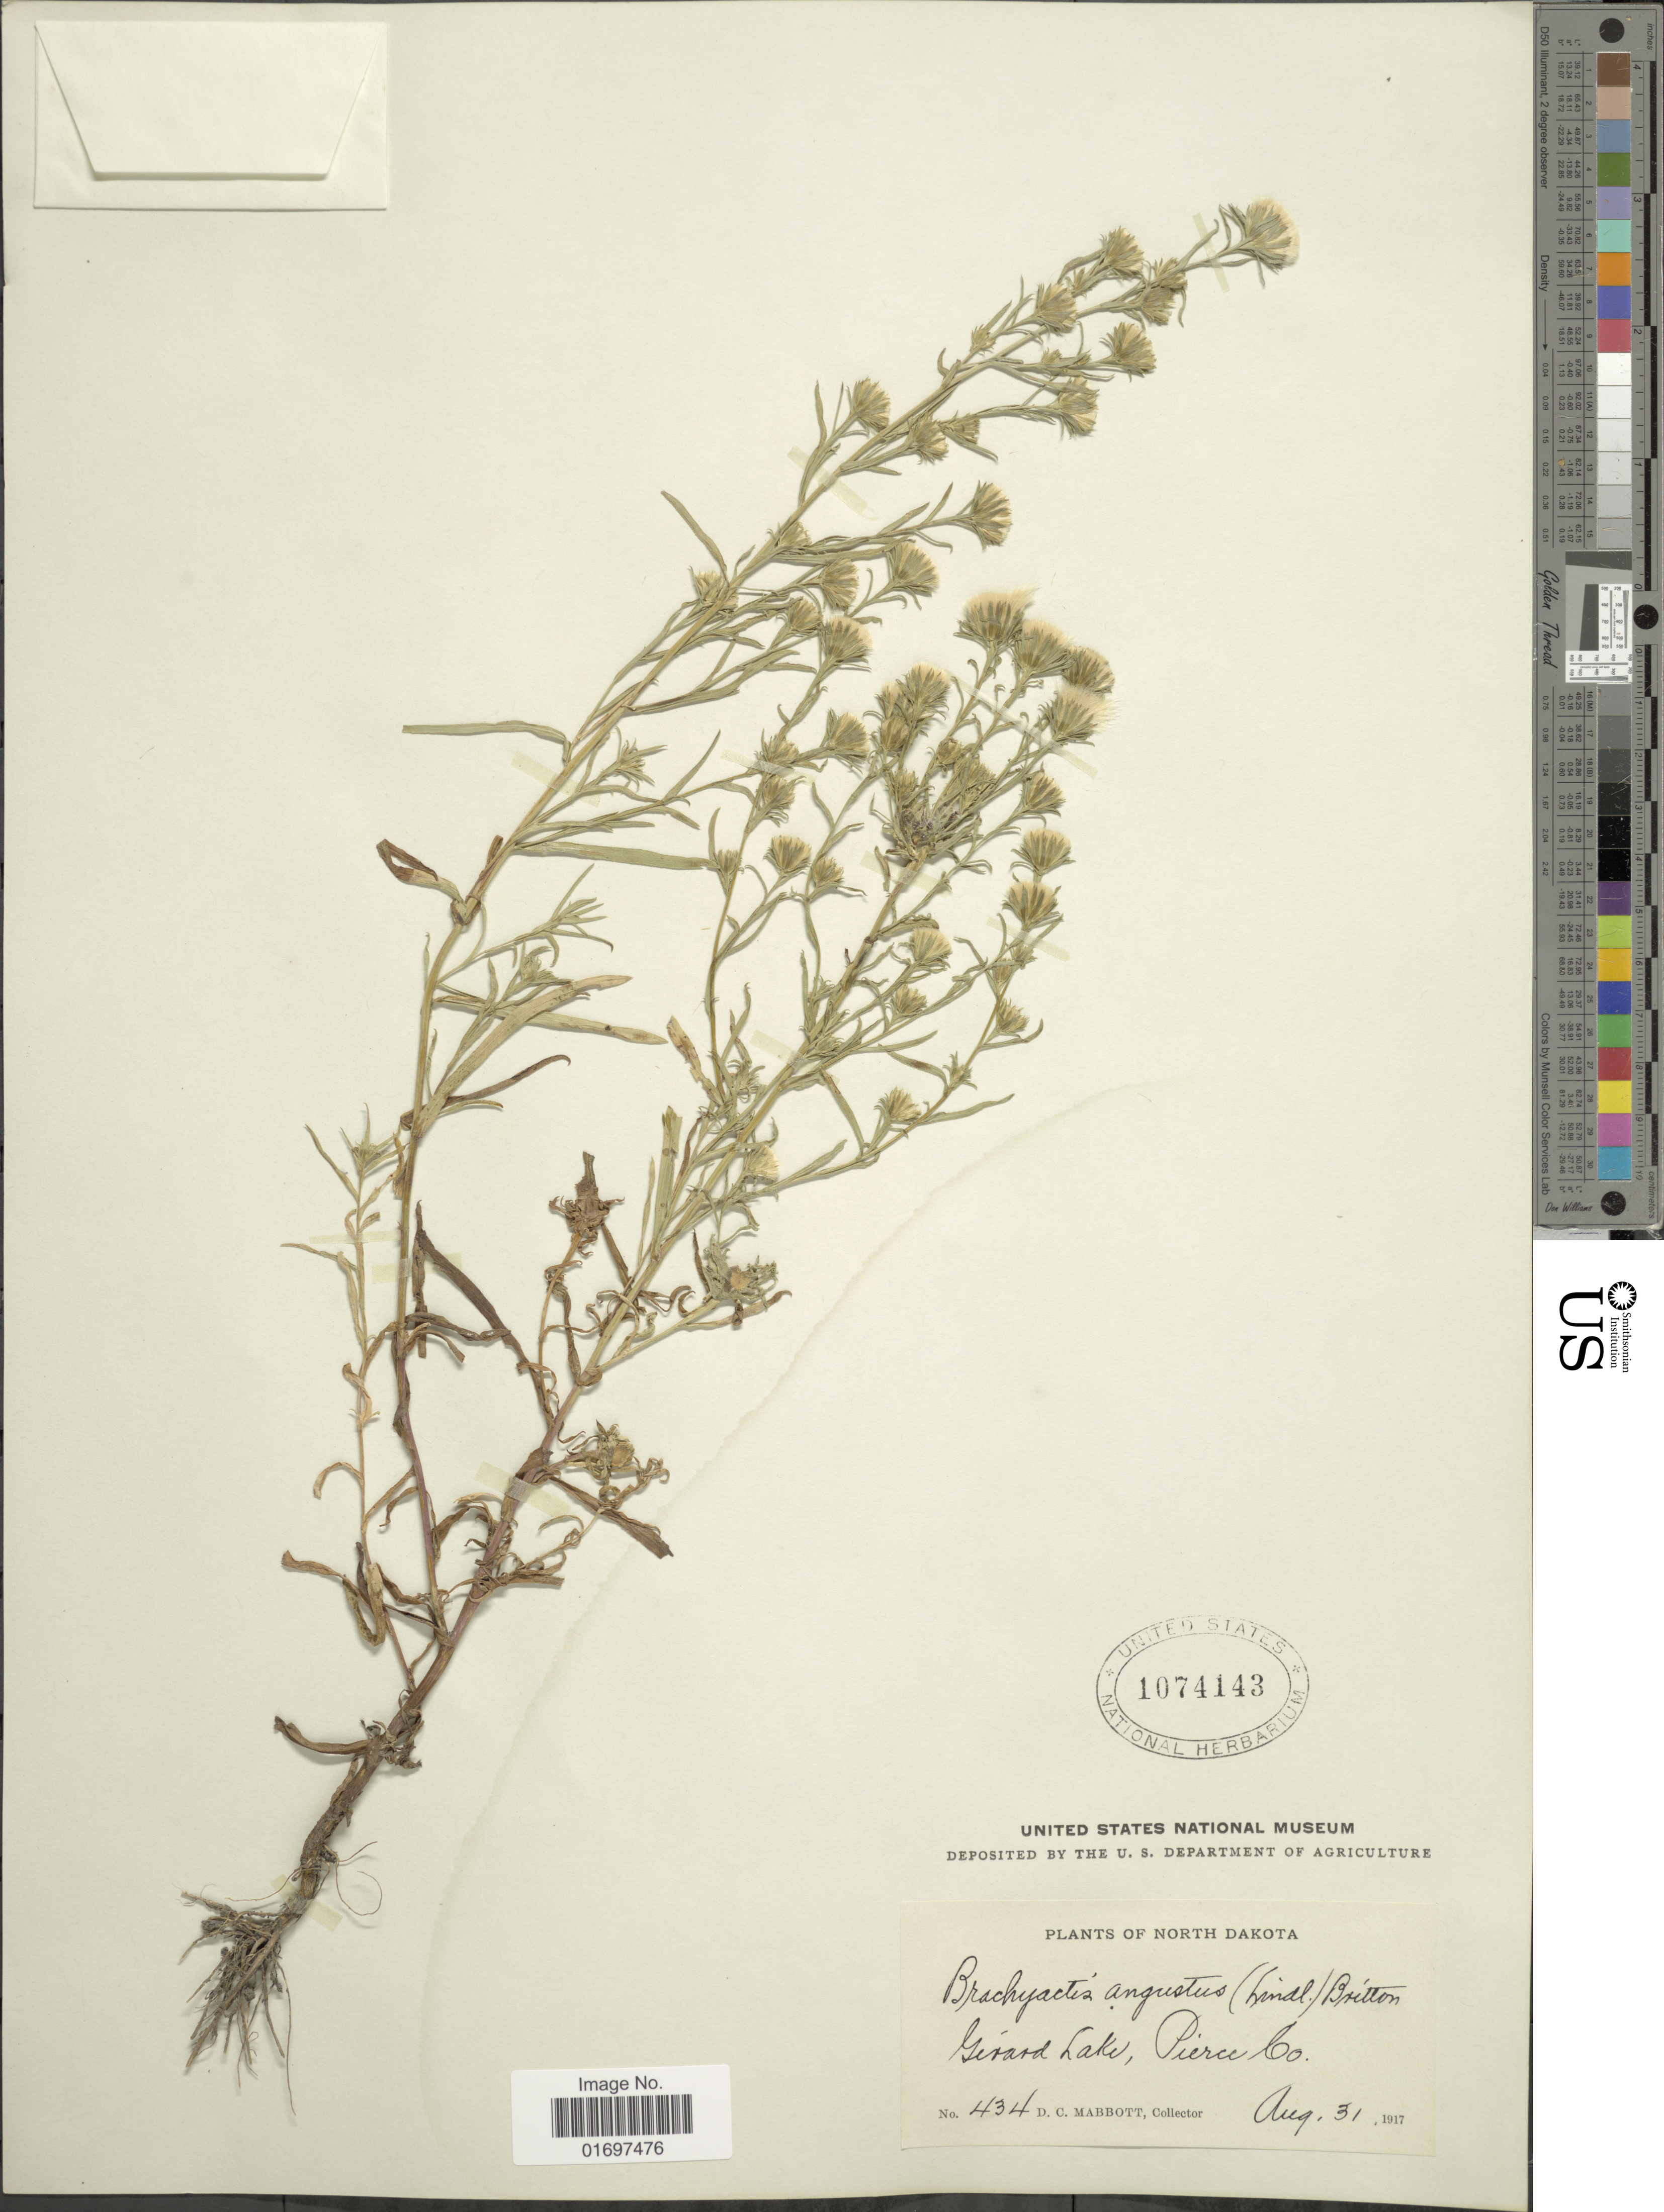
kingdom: Plantae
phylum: Tracheophyta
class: Magnoliopsida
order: Asterales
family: Asteraceae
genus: Symphyotrichum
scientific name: Symphyotrichum ciliatum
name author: (Ledeb.) G.L. Nesom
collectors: D. Mabbott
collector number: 434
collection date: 1917-08-31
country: United States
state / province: North Dakota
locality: North Dakota. Gerard Lake, Pierce Co.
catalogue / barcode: US 1074143